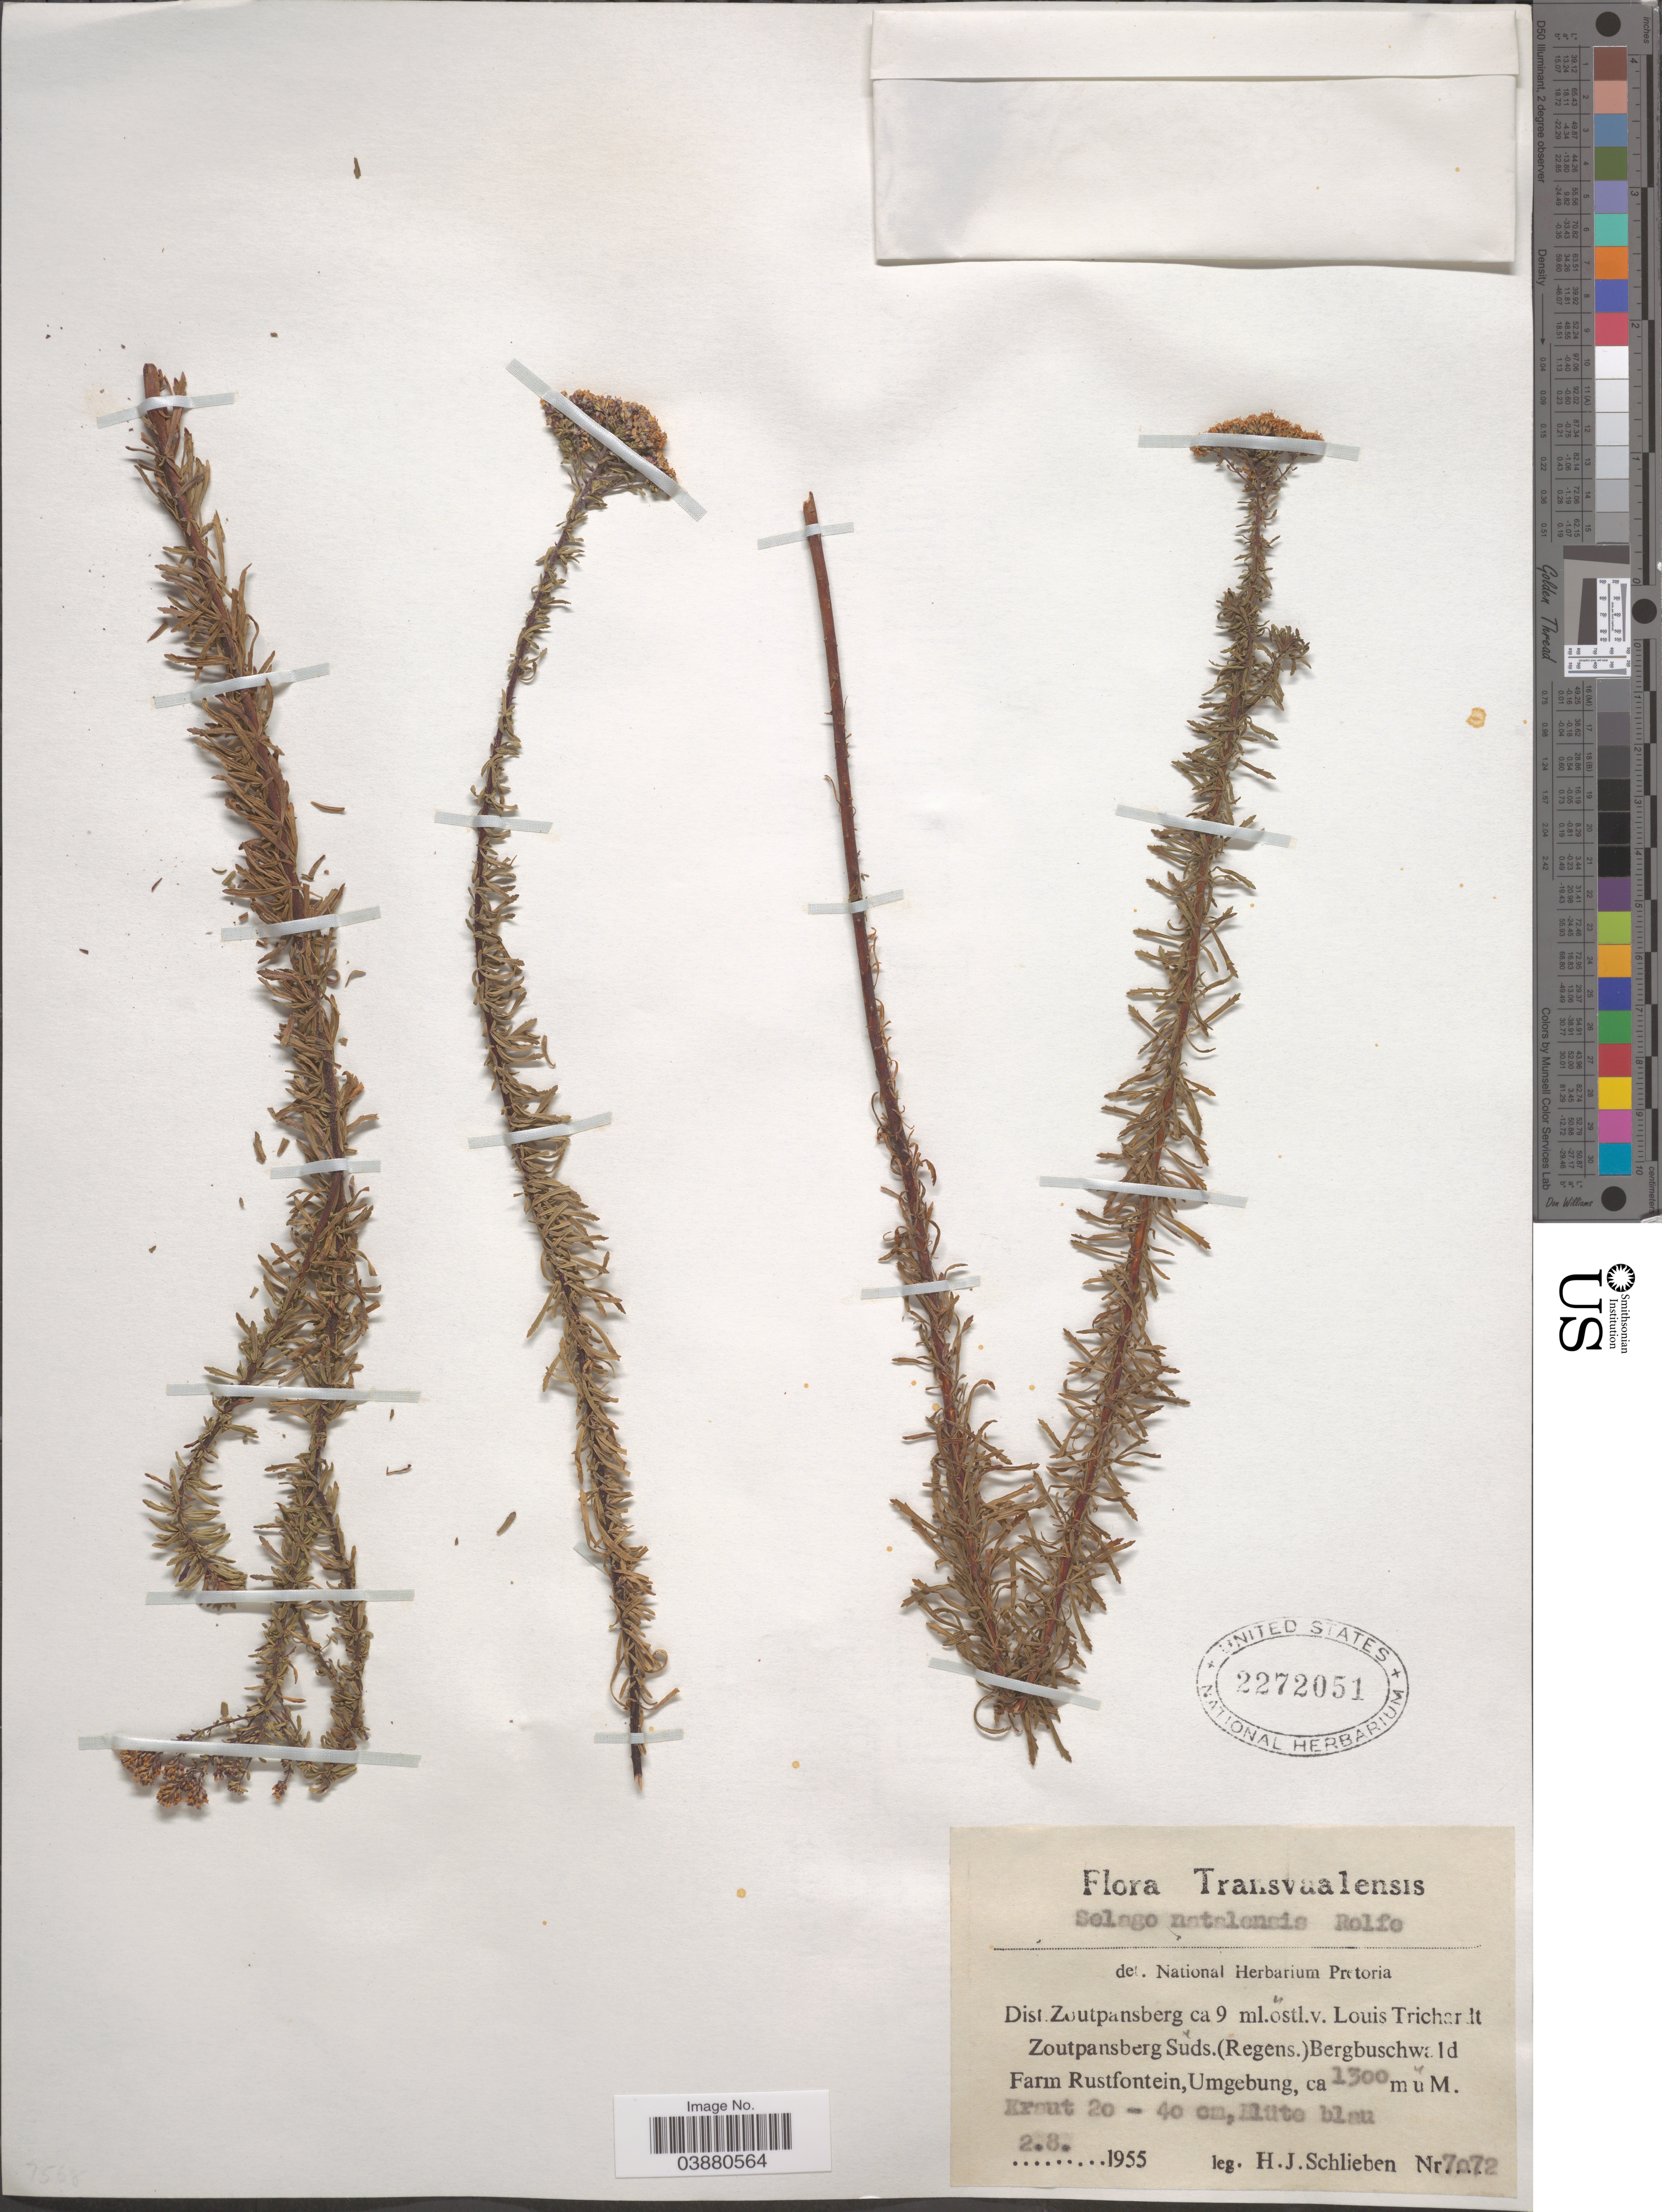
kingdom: Plantae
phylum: Tracheophyta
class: Magnoliopsida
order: Lamiales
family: Scrophulariaceae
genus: Tetraselago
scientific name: Tetraselago natalensis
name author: Rolfe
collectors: H. J. Schlieben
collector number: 7072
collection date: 1955-08-02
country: South Africa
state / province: Limpopo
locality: Transvaalensis. Dist.Zoutpansberg ca 9 ml.ostl.v. Louis Trichardt Zoutpansberg Süds.(Regens.)Bergbuschwald Farm Rustfontein, Umgebung.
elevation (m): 1300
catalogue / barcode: US 2272051